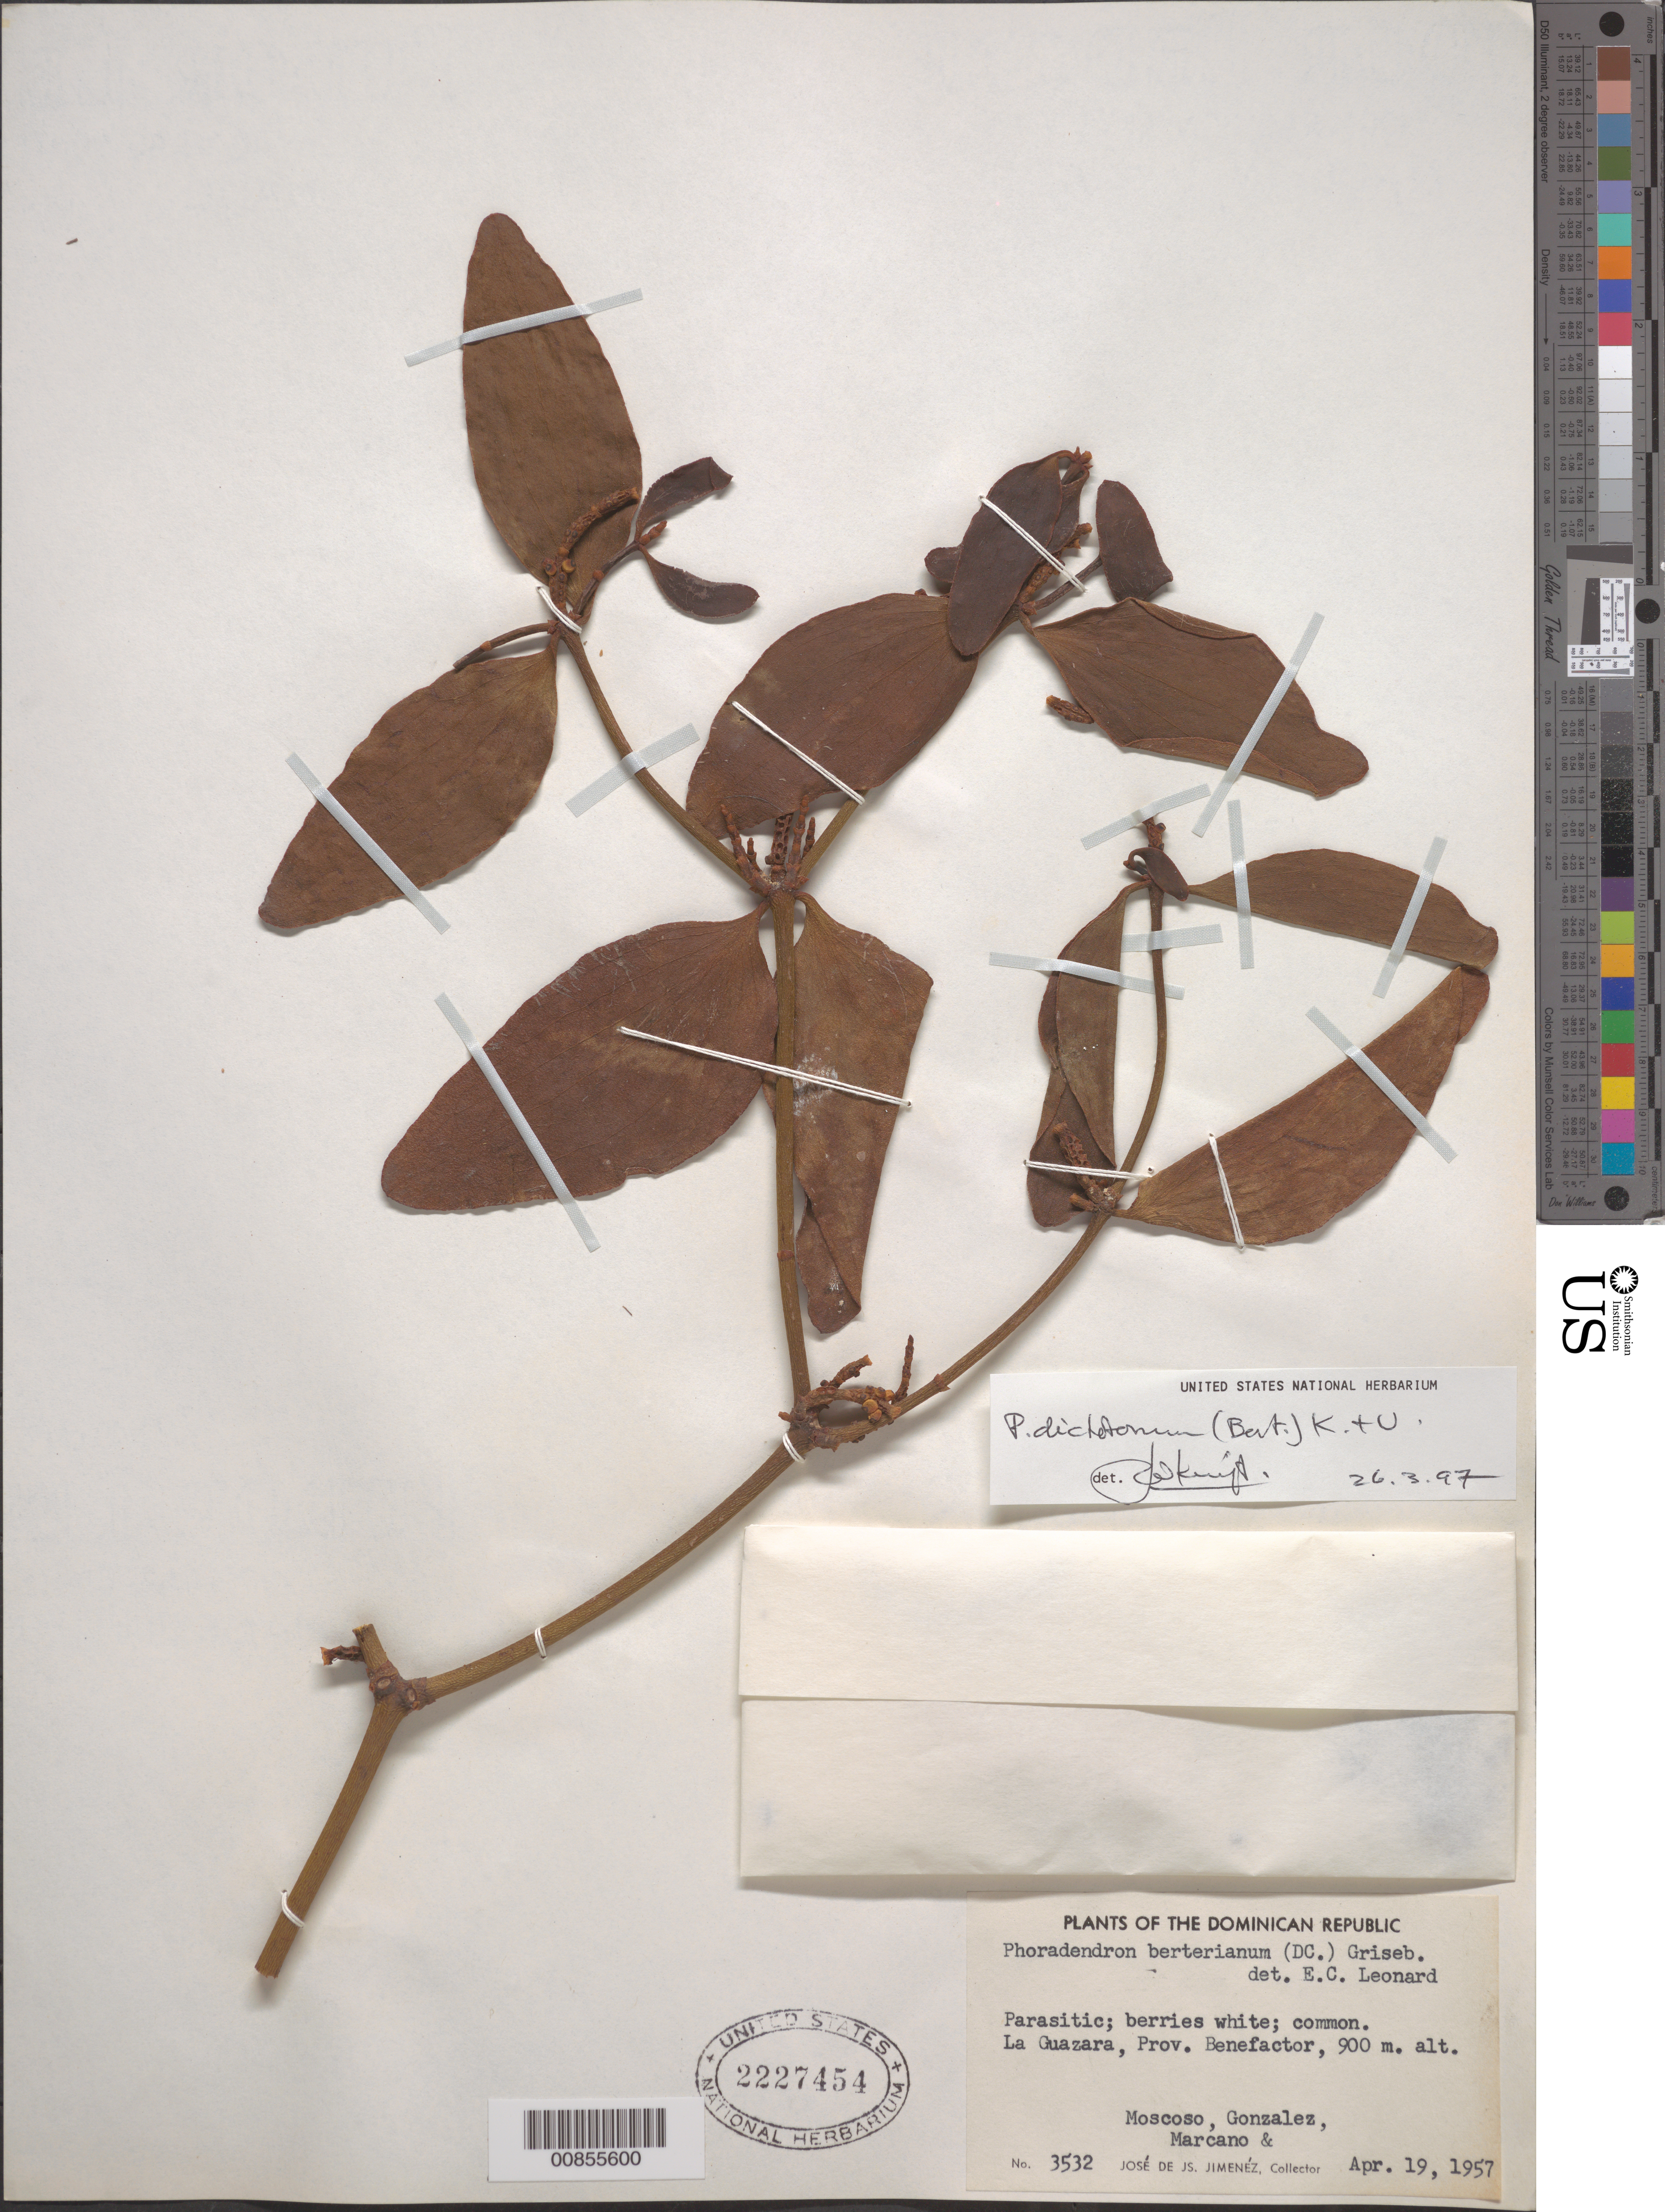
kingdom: Plantae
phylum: Tracheophyta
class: Magnoliopsida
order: Santalales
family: Viscaceae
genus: Phoradendron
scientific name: Phoradendron berteroanum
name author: (DC.) Nutt.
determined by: Kuijt, Job, (CANADA)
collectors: J. J. Jiménez Almonte, -. Moscoso, -. Gonzalez & E. J. Marcano F.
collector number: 3532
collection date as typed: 19 Apr 1957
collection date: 1957-04-19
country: Dominican Republic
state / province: San Juan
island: Hispaniola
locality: La Guazara, Prov. Benefactor (obsolete).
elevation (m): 900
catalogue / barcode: US 2227454